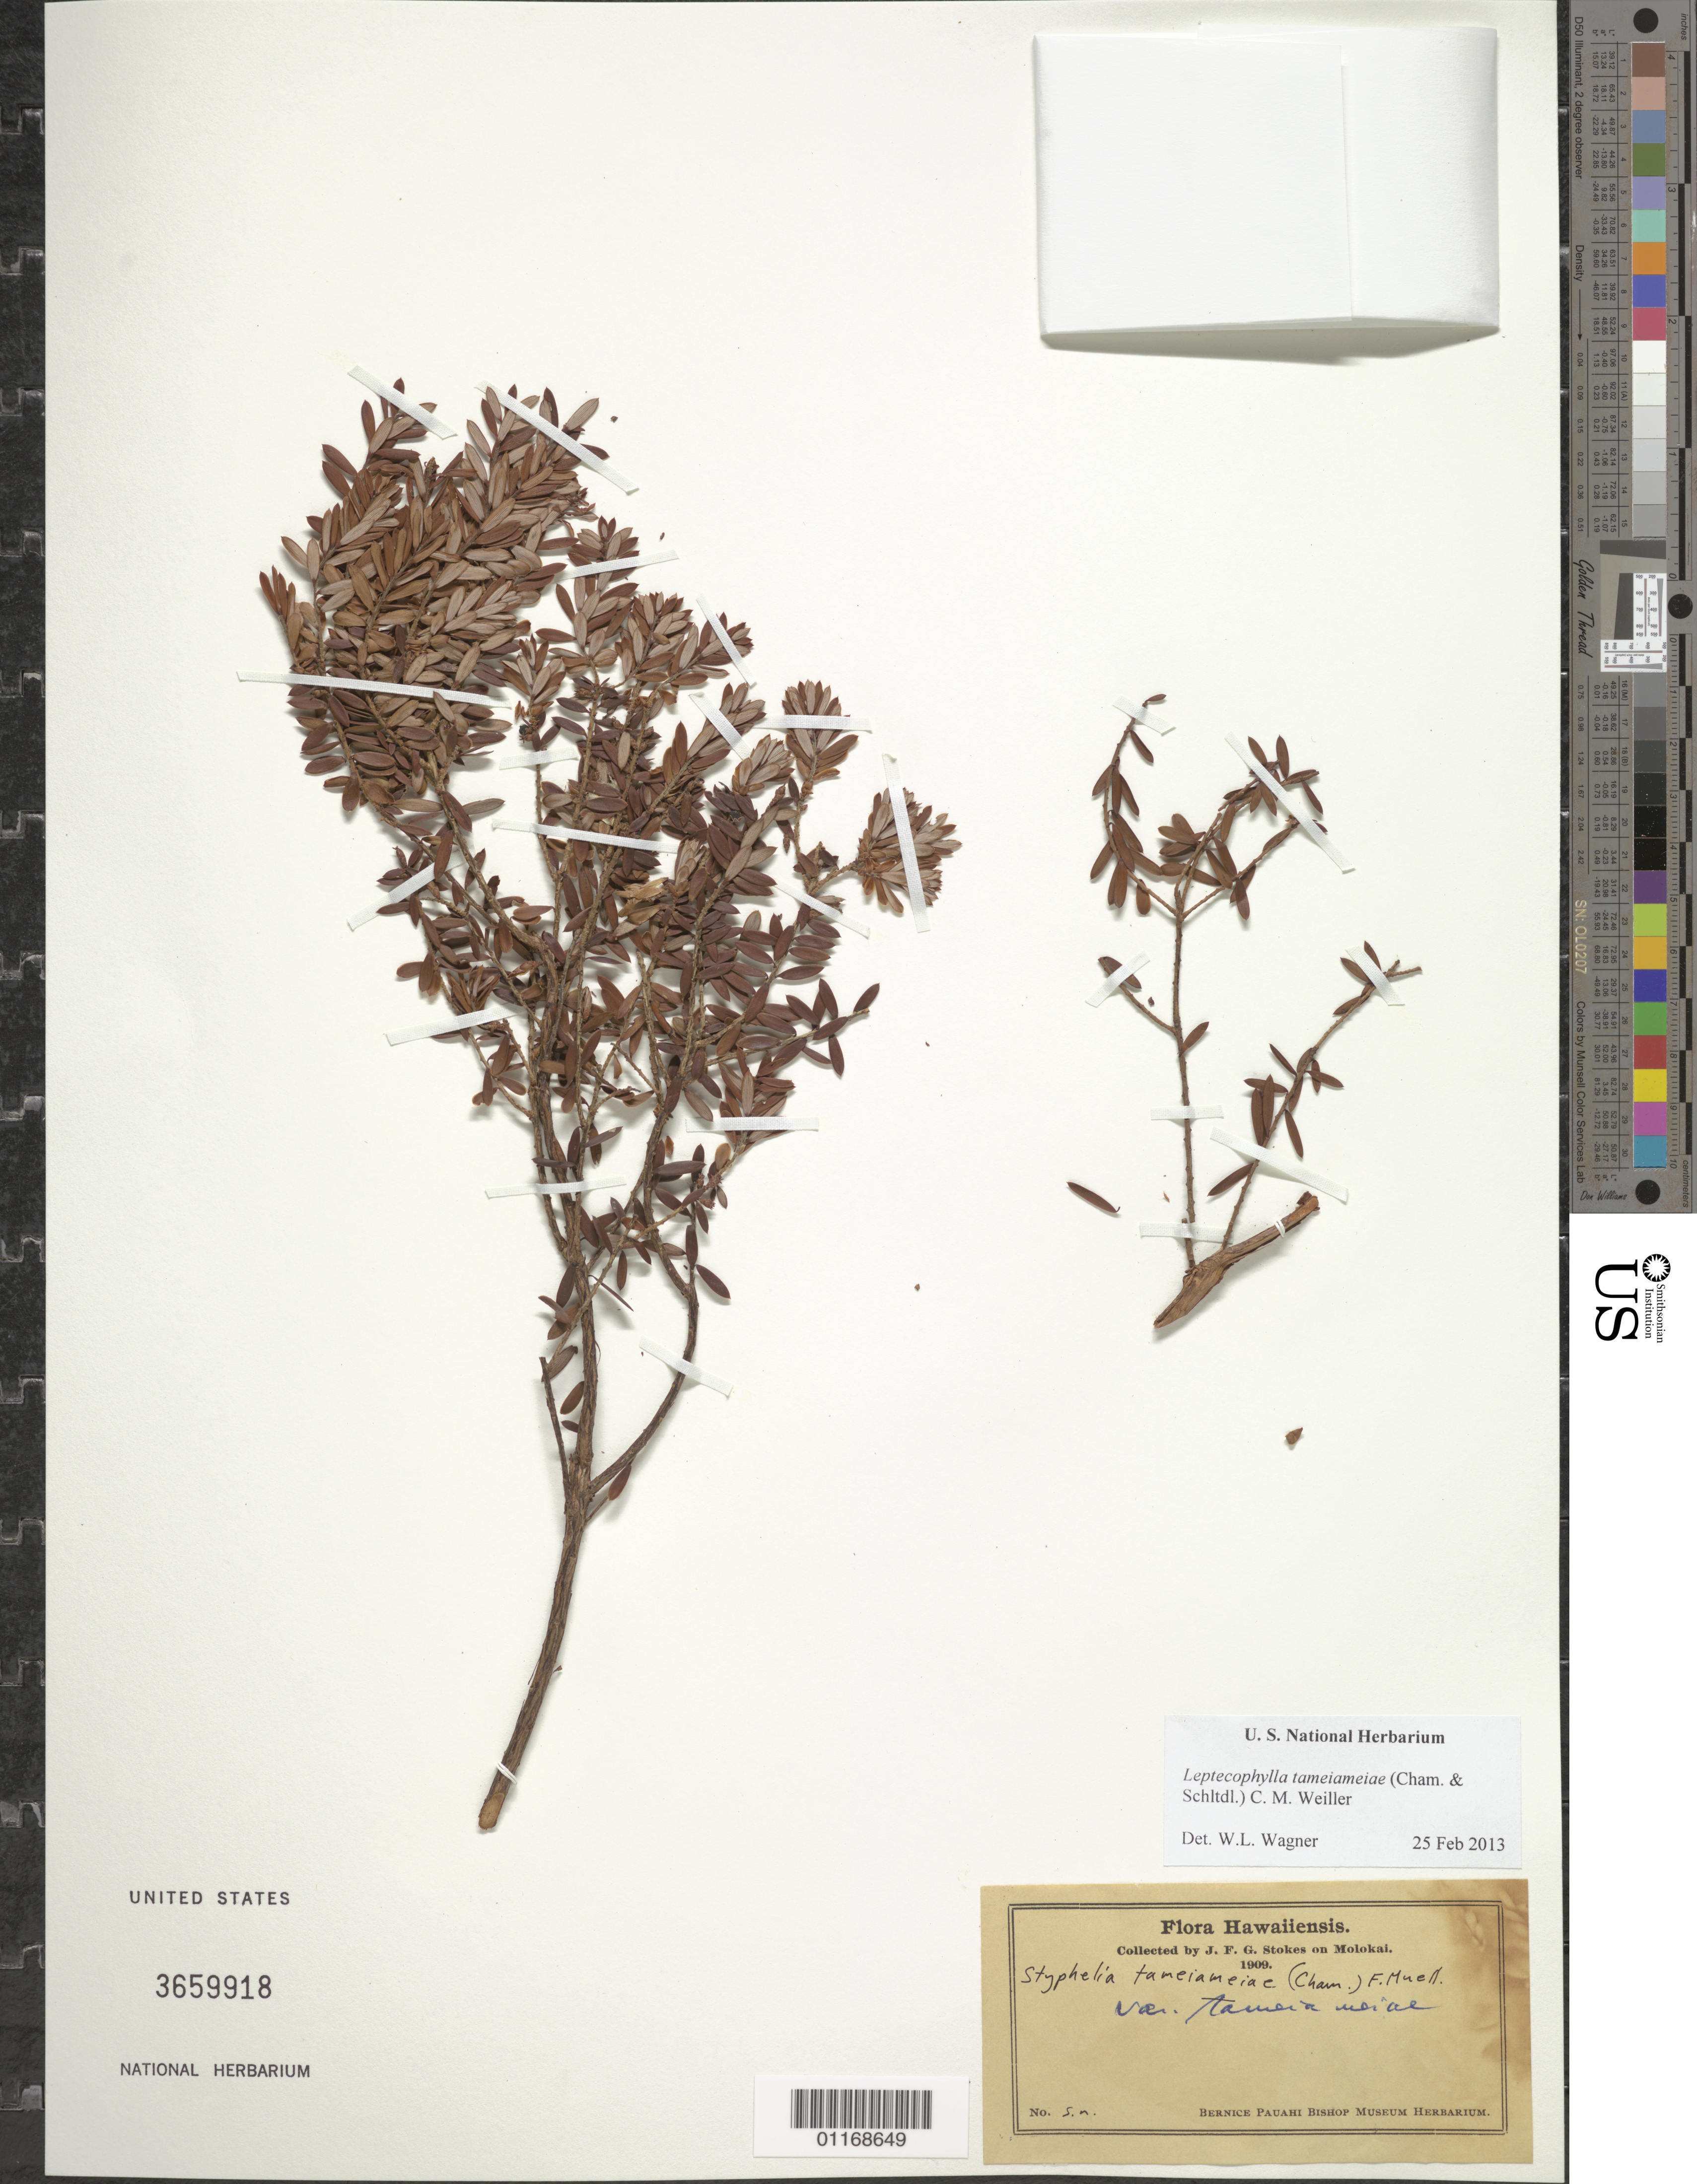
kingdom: Plantae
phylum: Tracheophyta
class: Magnoliopsida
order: Ericales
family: Ericaceae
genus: Leptecophylla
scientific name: Leptecophylla tameiameiae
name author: (Cham. & Schltdl.) C.M. Weiller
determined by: Wagner, W. L., (BOT), Smithsonian Institution - National Museum of Natural History (UNITED STATES)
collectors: J. F. G. Stokes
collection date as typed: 1909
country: United States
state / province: Hawaii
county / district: Maui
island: Moloka'i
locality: Molokai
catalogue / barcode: US 3659918